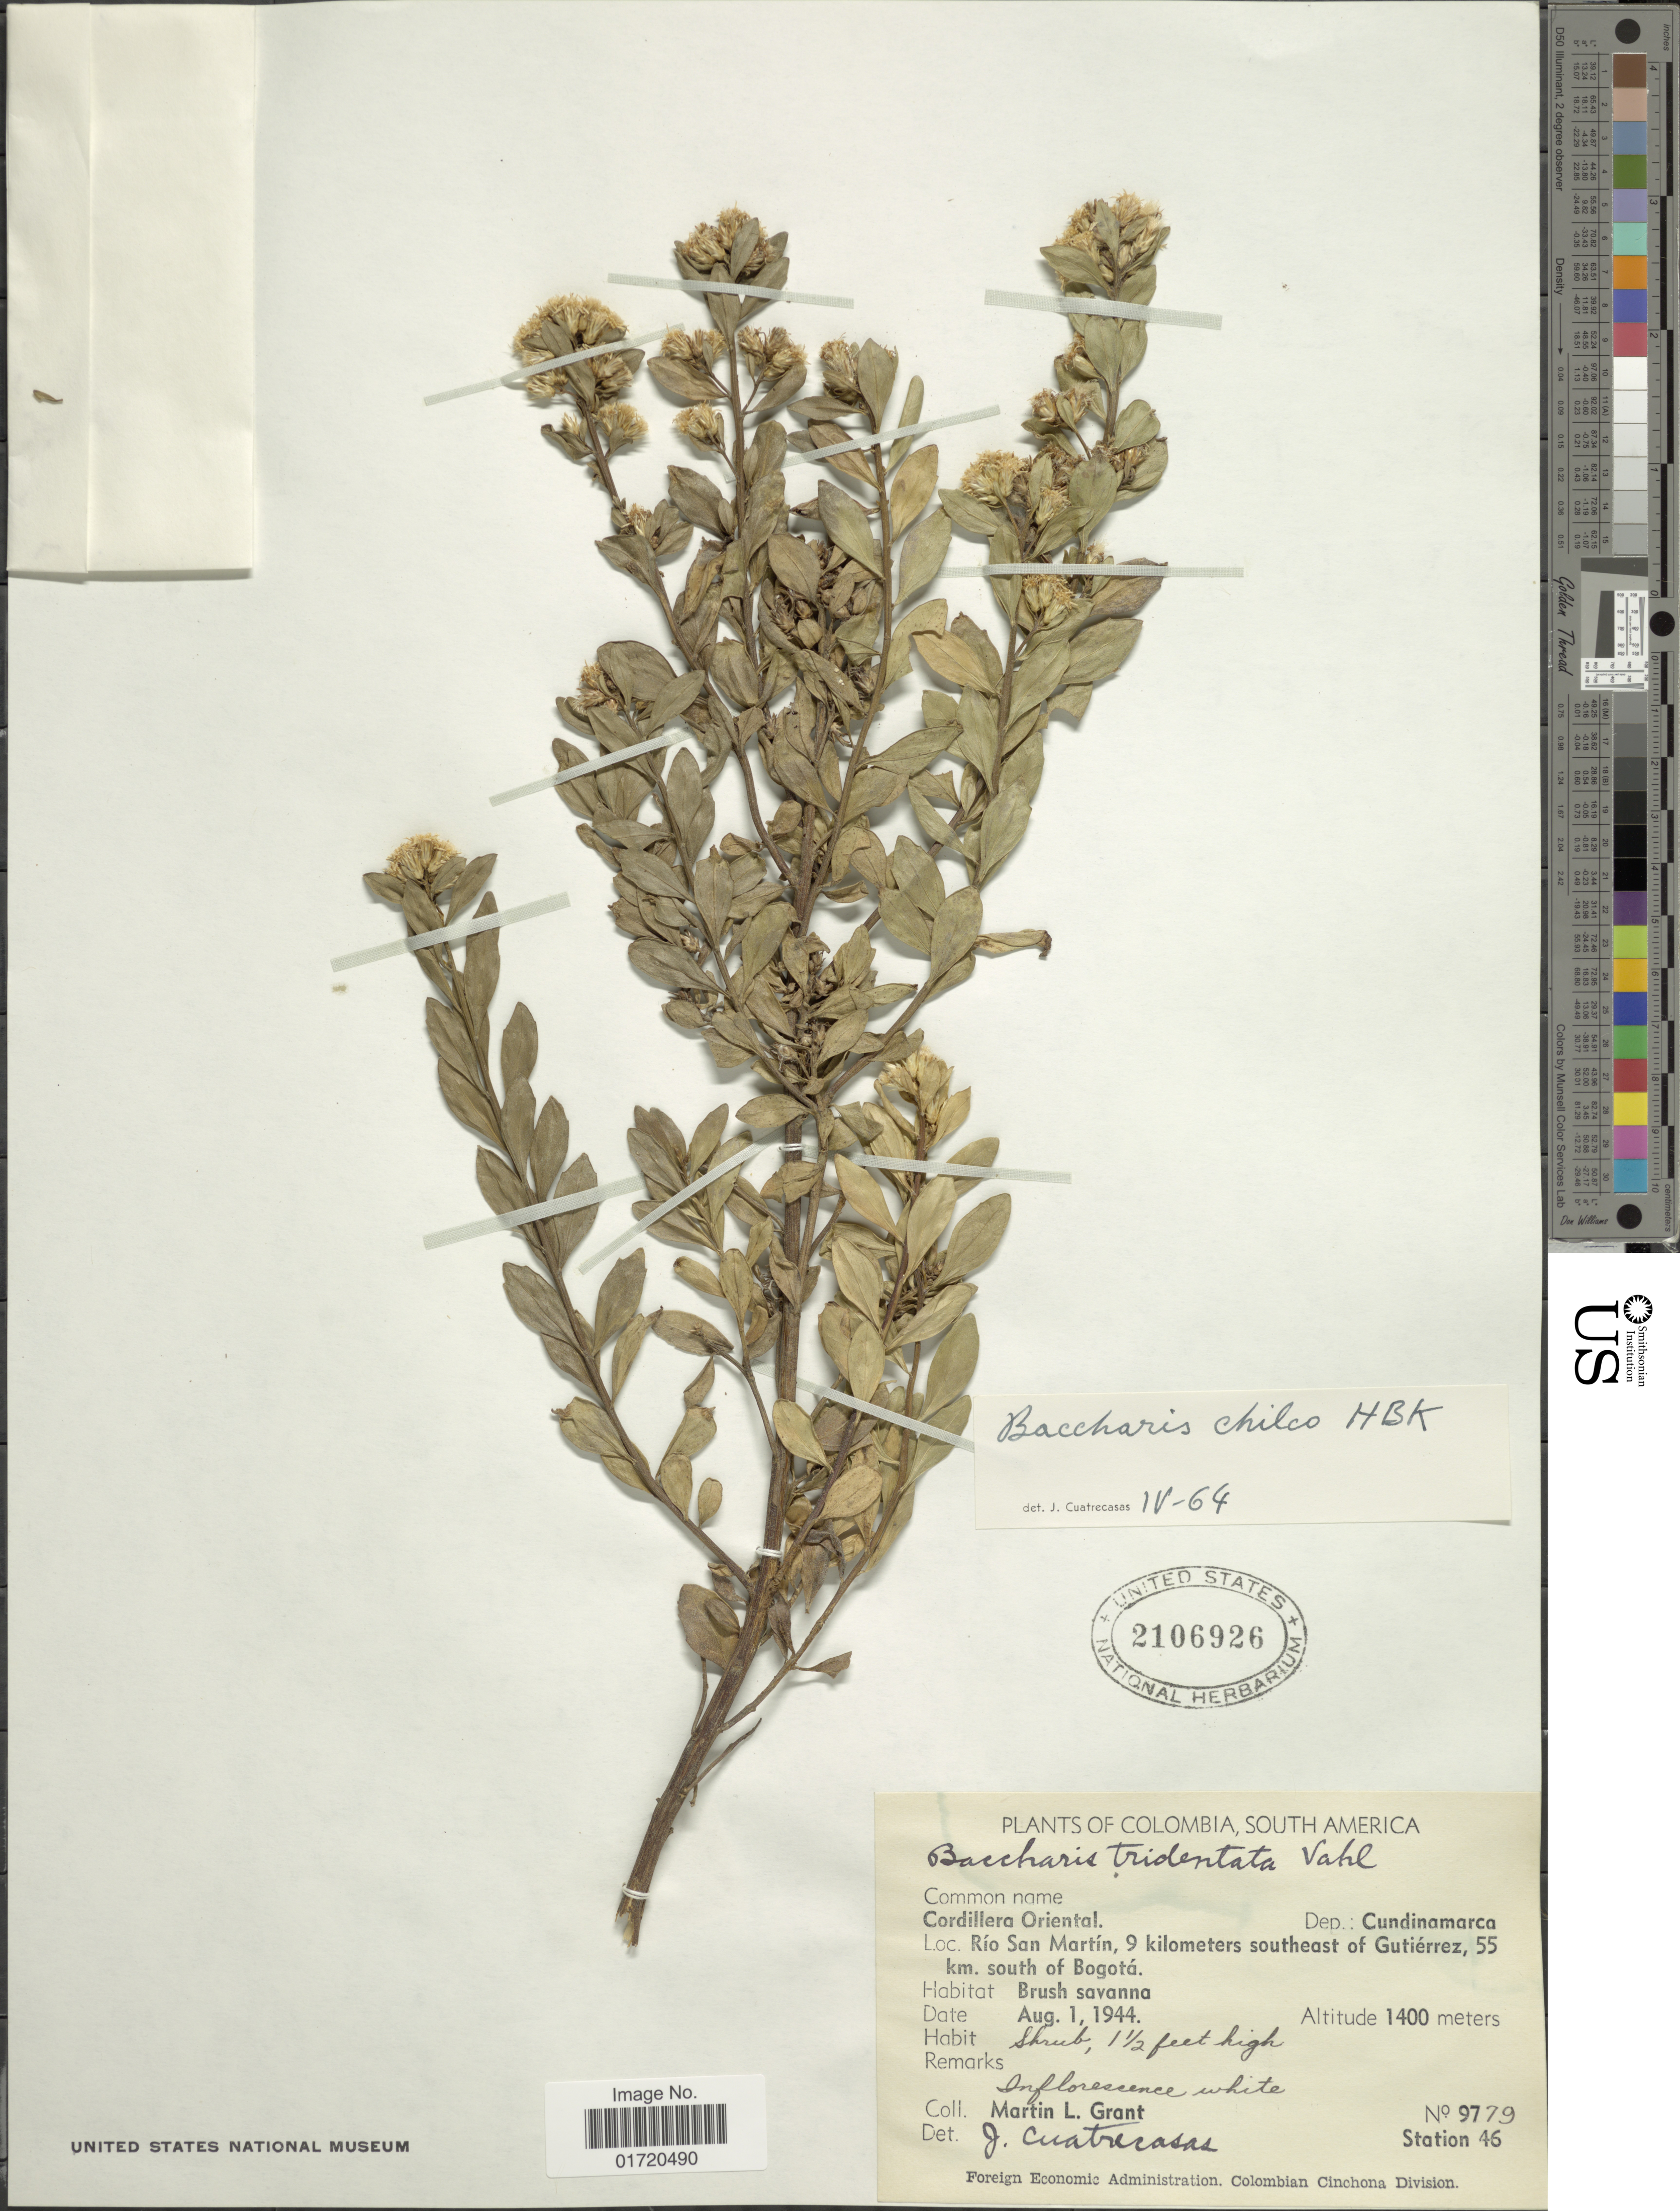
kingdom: Plantae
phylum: Tracheophyta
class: Magnoliopsida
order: Asterales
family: Asteraceae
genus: Baccharis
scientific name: Baccharis chilco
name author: Kunth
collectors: M. L. Grant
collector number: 9779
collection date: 1944-08-01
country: Colombia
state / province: Cundinamarca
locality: Cordillera Oriental. Rio San Martin, 9 kilometers southeast of Gutierrez, 55 km. south of Bogota.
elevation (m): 1400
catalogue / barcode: US 2106926